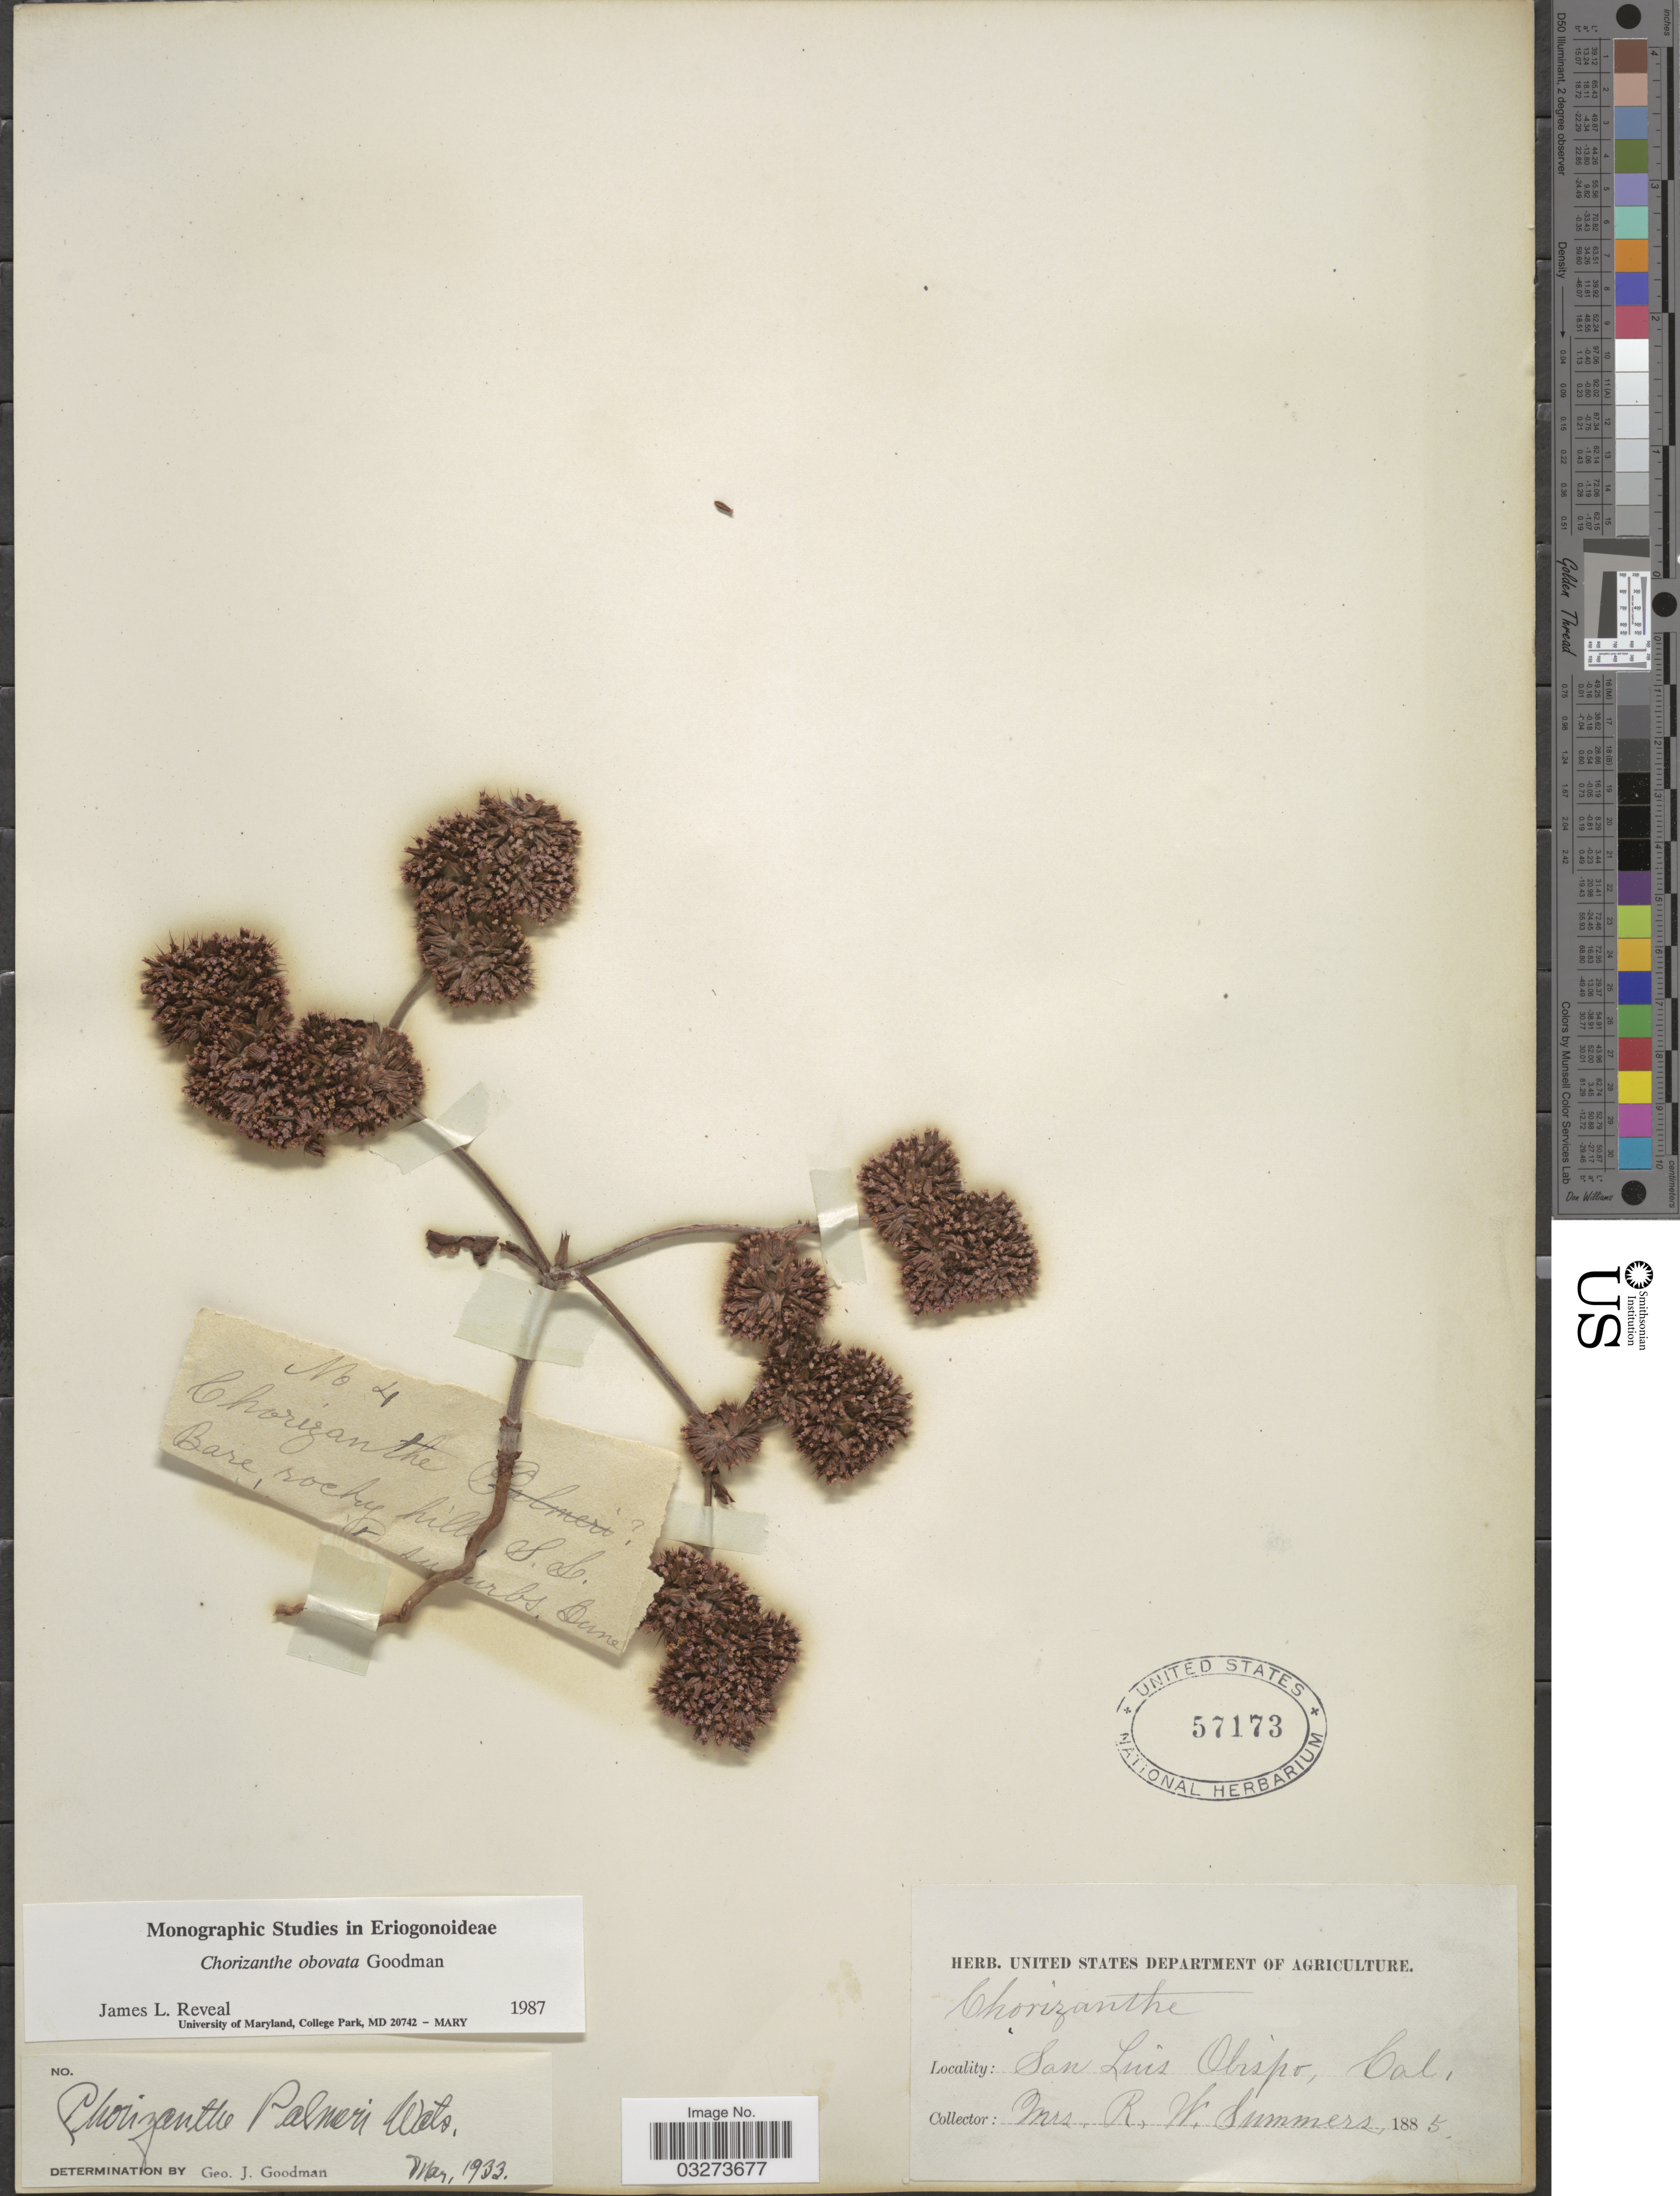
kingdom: Plantae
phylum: Tracheophyta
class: Magnoliopsida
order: Caryophyllales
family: Polygonaceae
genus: Chorizanthe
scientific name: Chorizanthe obovata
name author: Goodman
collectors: R. Summers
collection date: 1885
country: United States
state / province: California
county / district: San Luis Obispo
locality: San Luis Obispo.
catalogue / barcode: US 57173